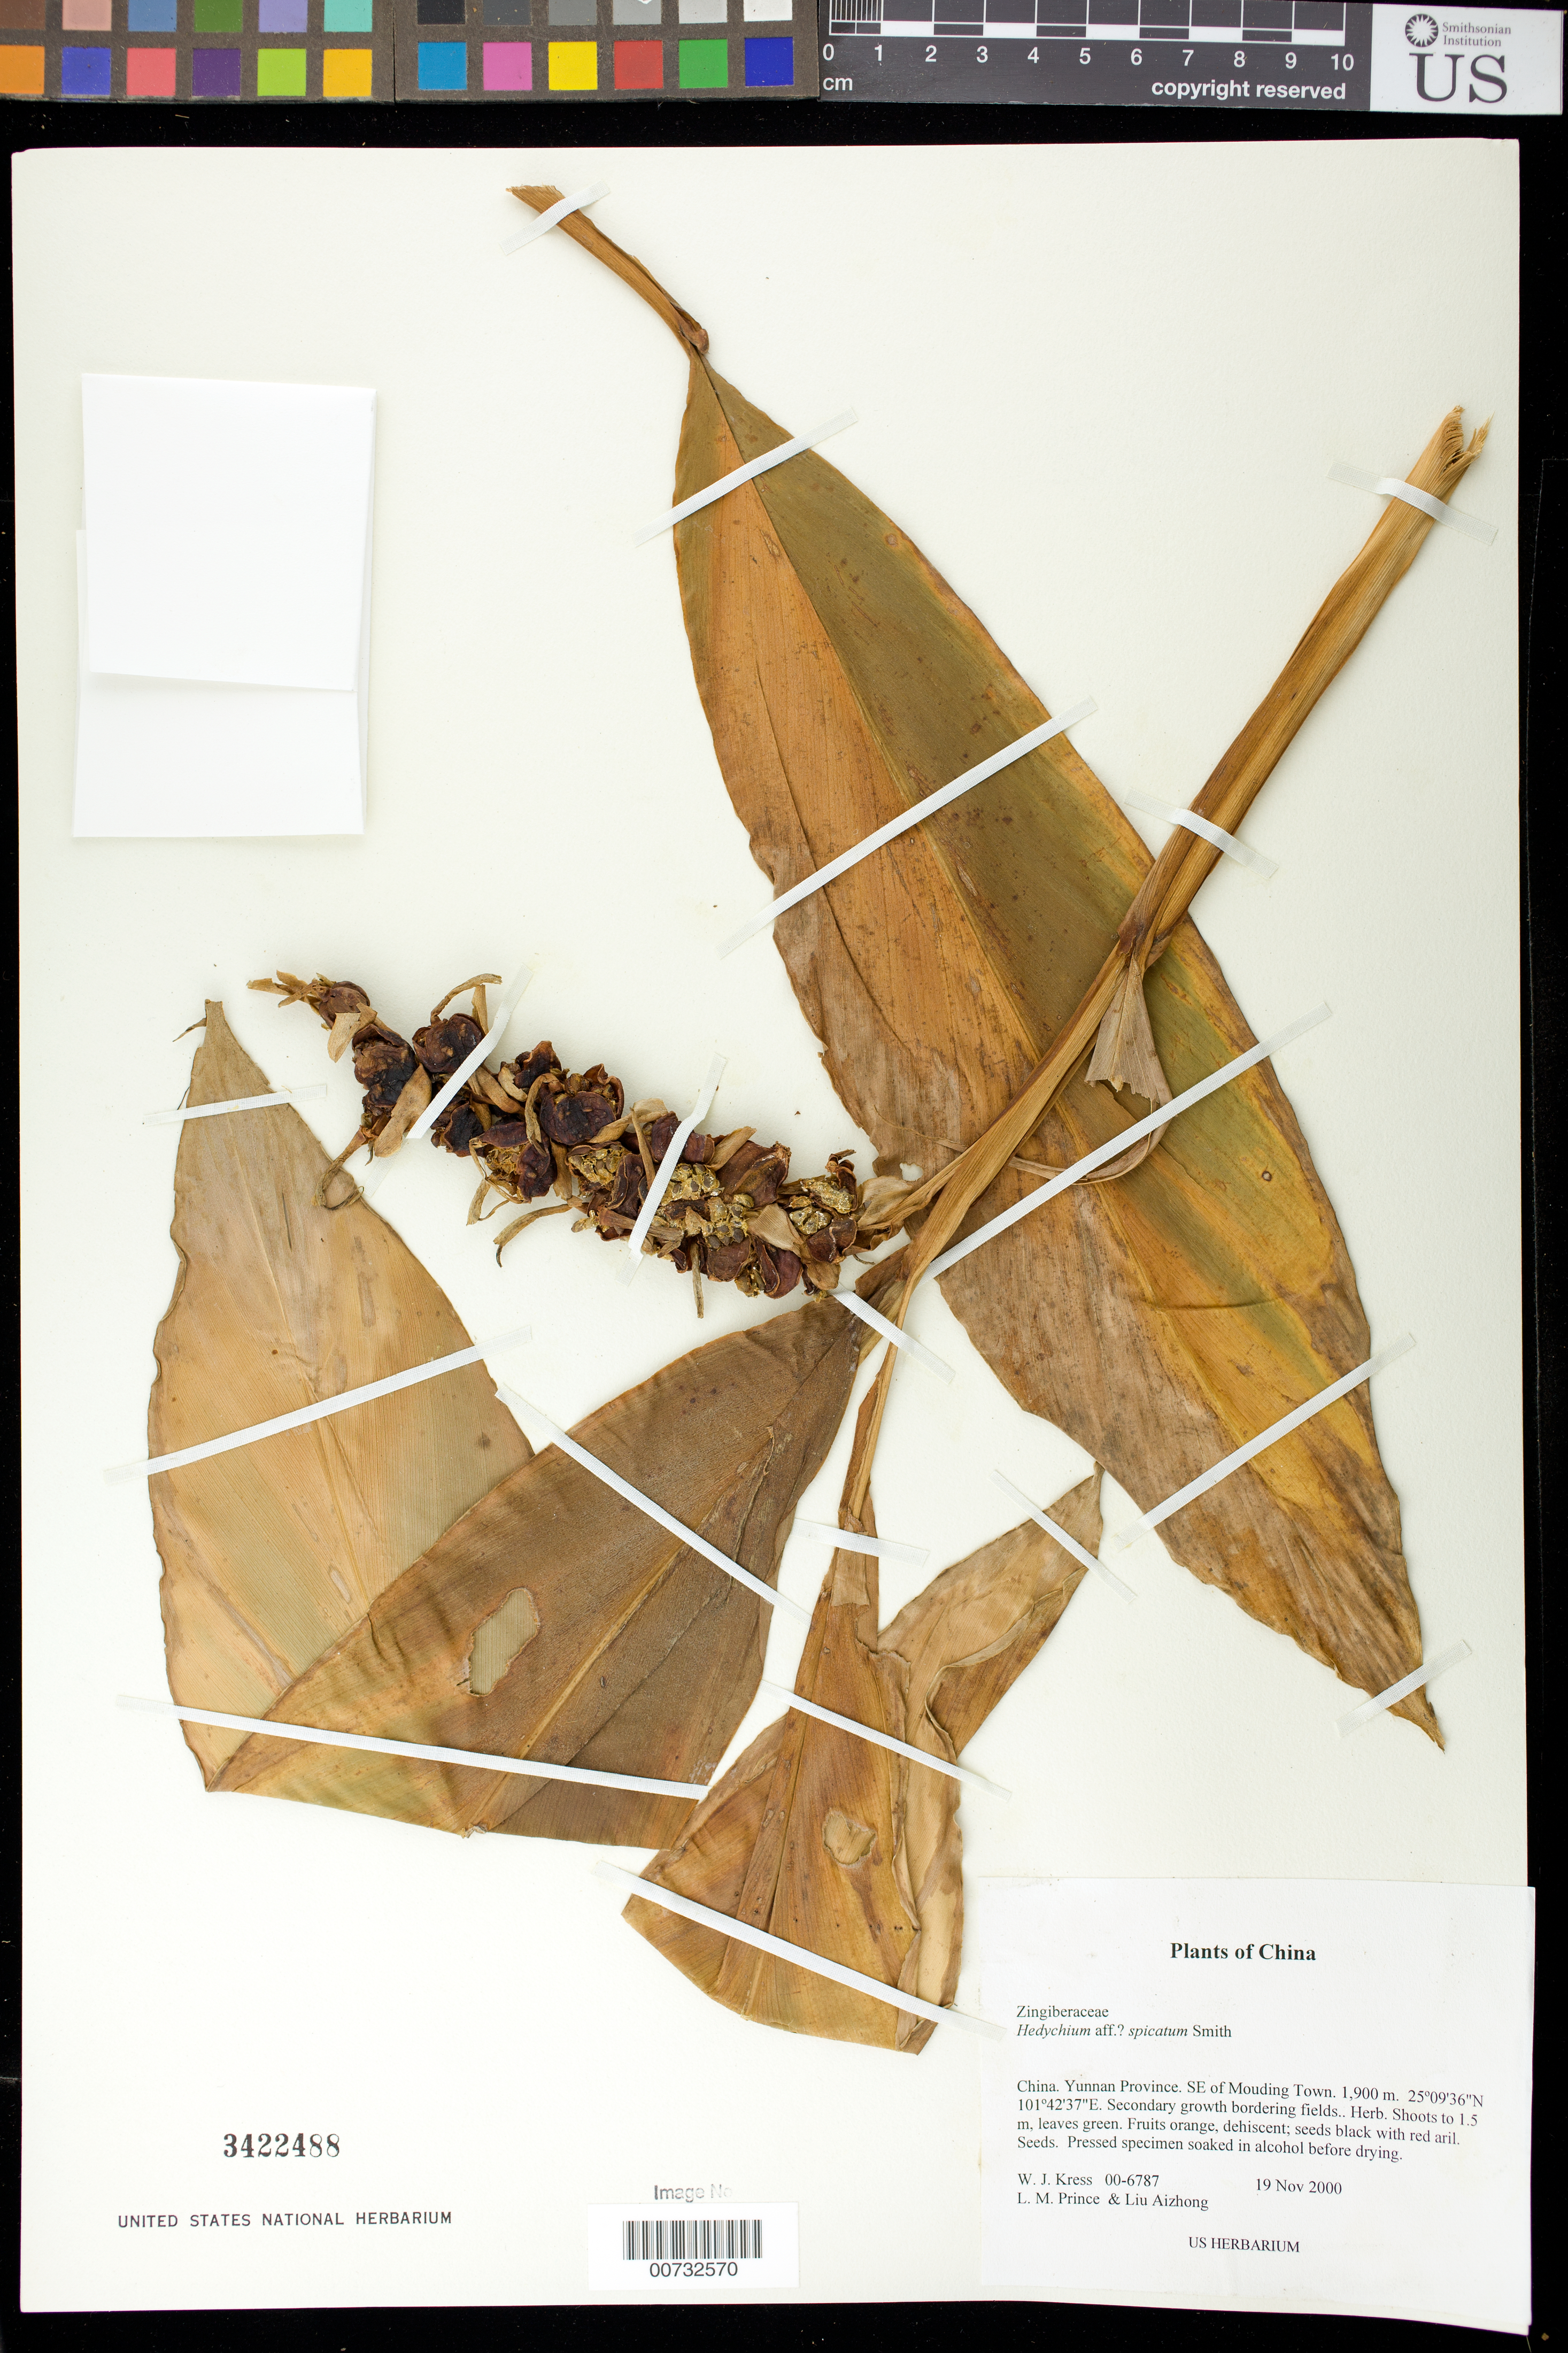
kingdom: Plantae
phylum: Tracheophyta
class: Liliopsida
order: Zingiberales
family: Zingiberaceae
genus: Hedychium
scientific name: Hedychium spicatum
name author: Buch.-Ham. ex Sm.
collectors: W. J. Kress, L. M. Prince & A.-Z. Liu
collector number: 00-6787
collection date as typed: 19-NOV-2000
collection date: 2000-11-19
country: China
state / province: Yunnan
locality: SE of Mouding Town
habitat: Secondary growth bordering fields.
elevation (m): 1900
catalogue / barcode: US 3422488